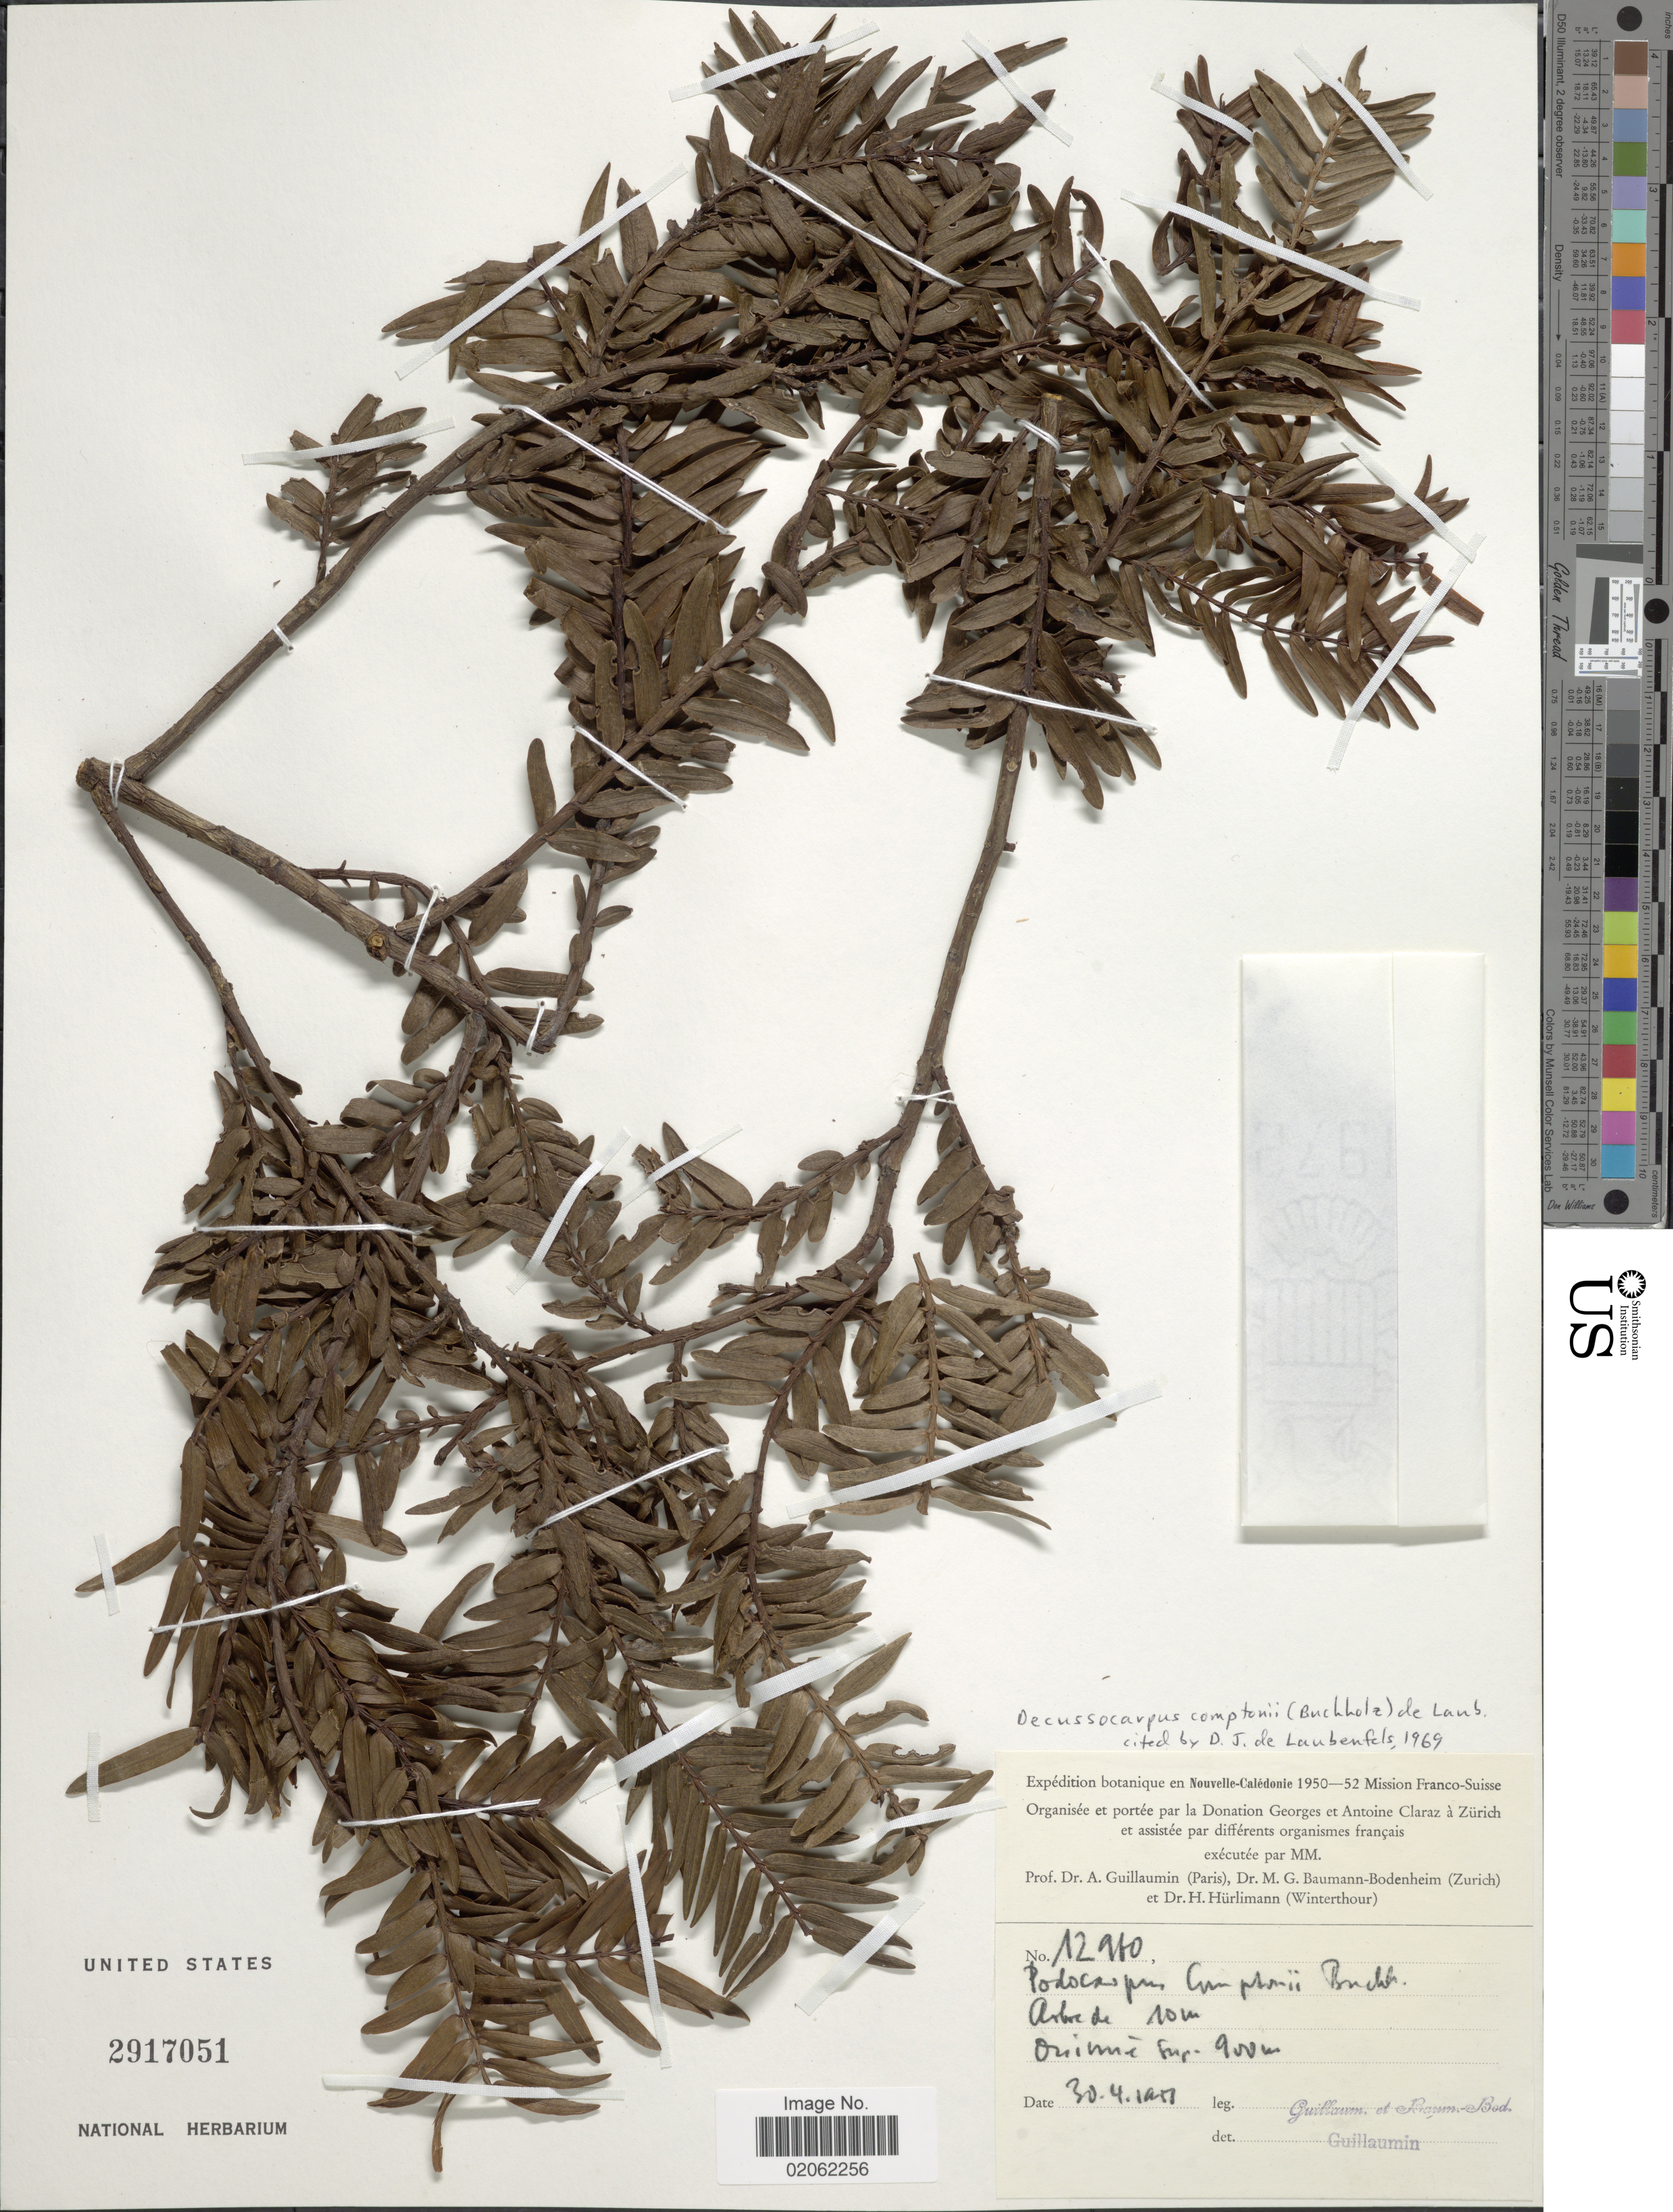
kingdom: Plantae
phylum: Tracheophyta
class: Pinopsida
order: Pinales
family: Podocarpaceae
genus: Decussocarpus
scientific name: Decussocarpus comptonii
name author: (J. Buchholz) de Laub.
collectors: A. Guillaumin & M. G. Baumann-Bodenheim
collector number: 12960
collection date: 1951-04-30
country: New Caledonia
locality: Oninne Gap [interpreted]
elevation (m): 900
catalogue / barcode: US 2917051